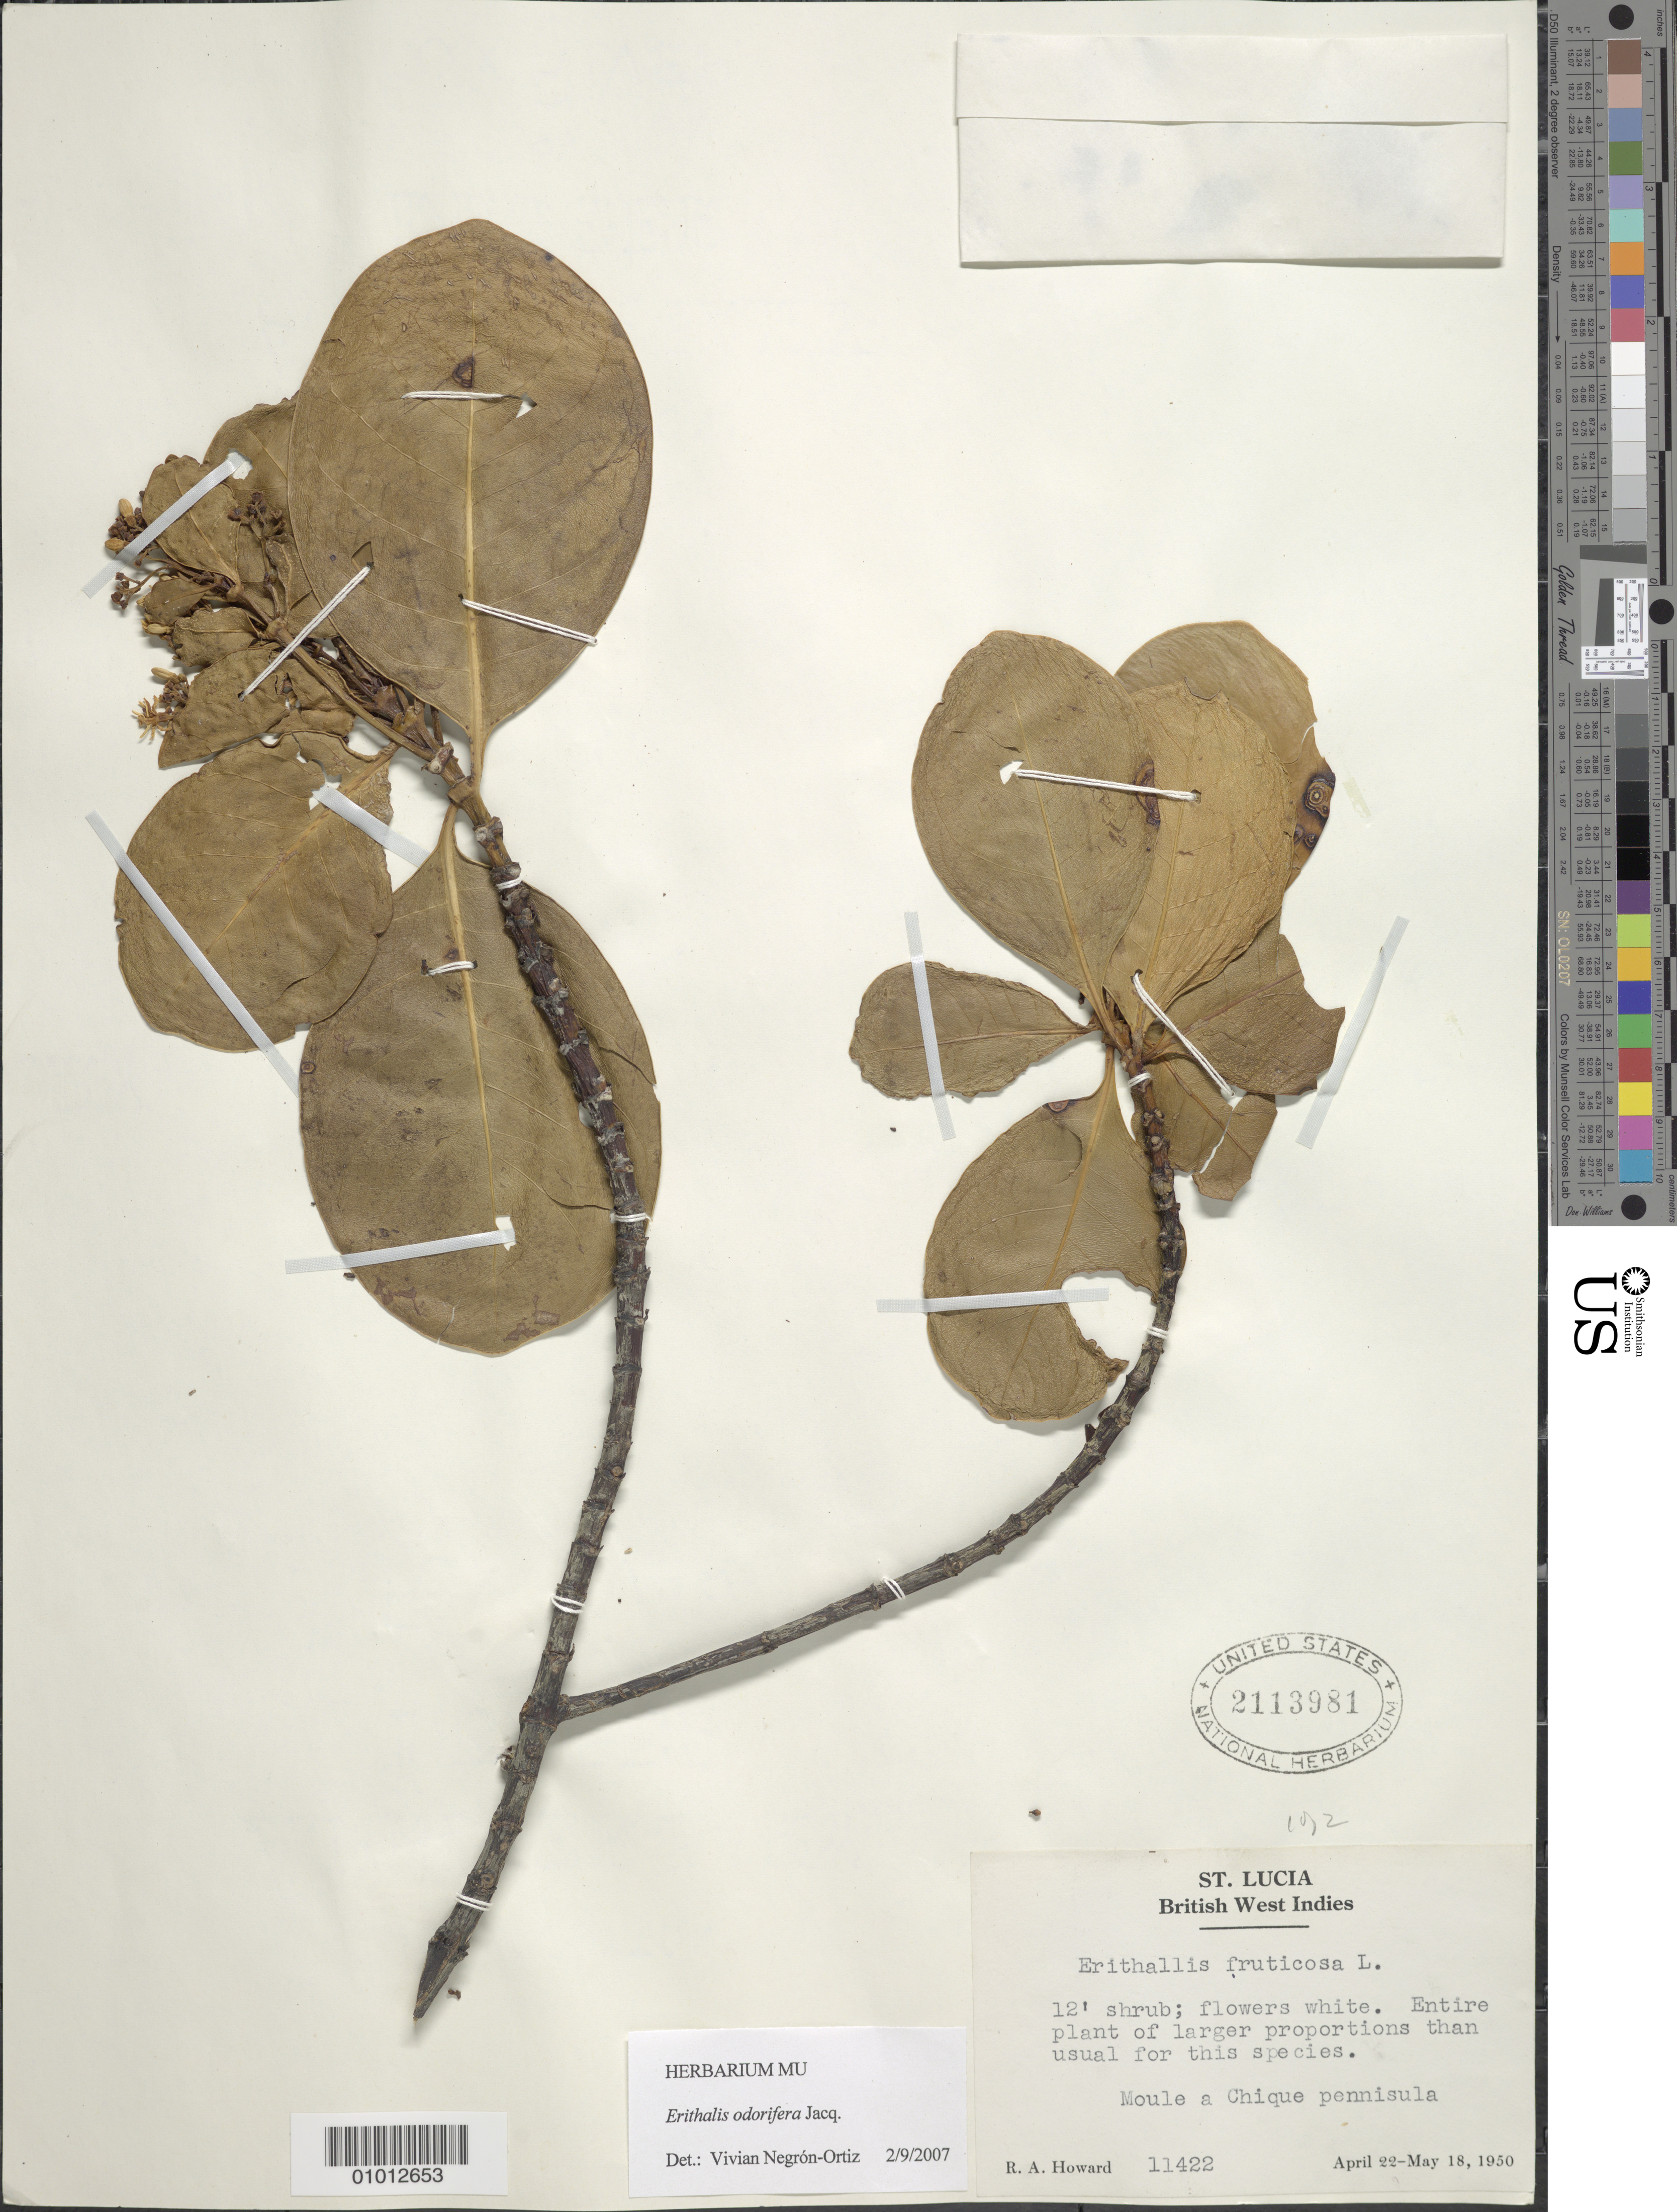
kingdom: Plantae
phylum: Tracheophyta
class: Magnoliopsida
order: Gentianales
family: Rubiaceae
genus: Erithalis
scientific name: Erithalis odorifera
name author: Jacq.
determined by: Negrón-Ortiz, V.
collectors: R. A. Howard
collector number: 11422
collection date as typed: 22 Apr 1950 to 18 May 1950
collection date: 1950-04-22/1950-05-18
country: St. Lucia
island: St. Lucia I.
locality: Moule a Chique penninsula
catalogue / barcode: US 2113981